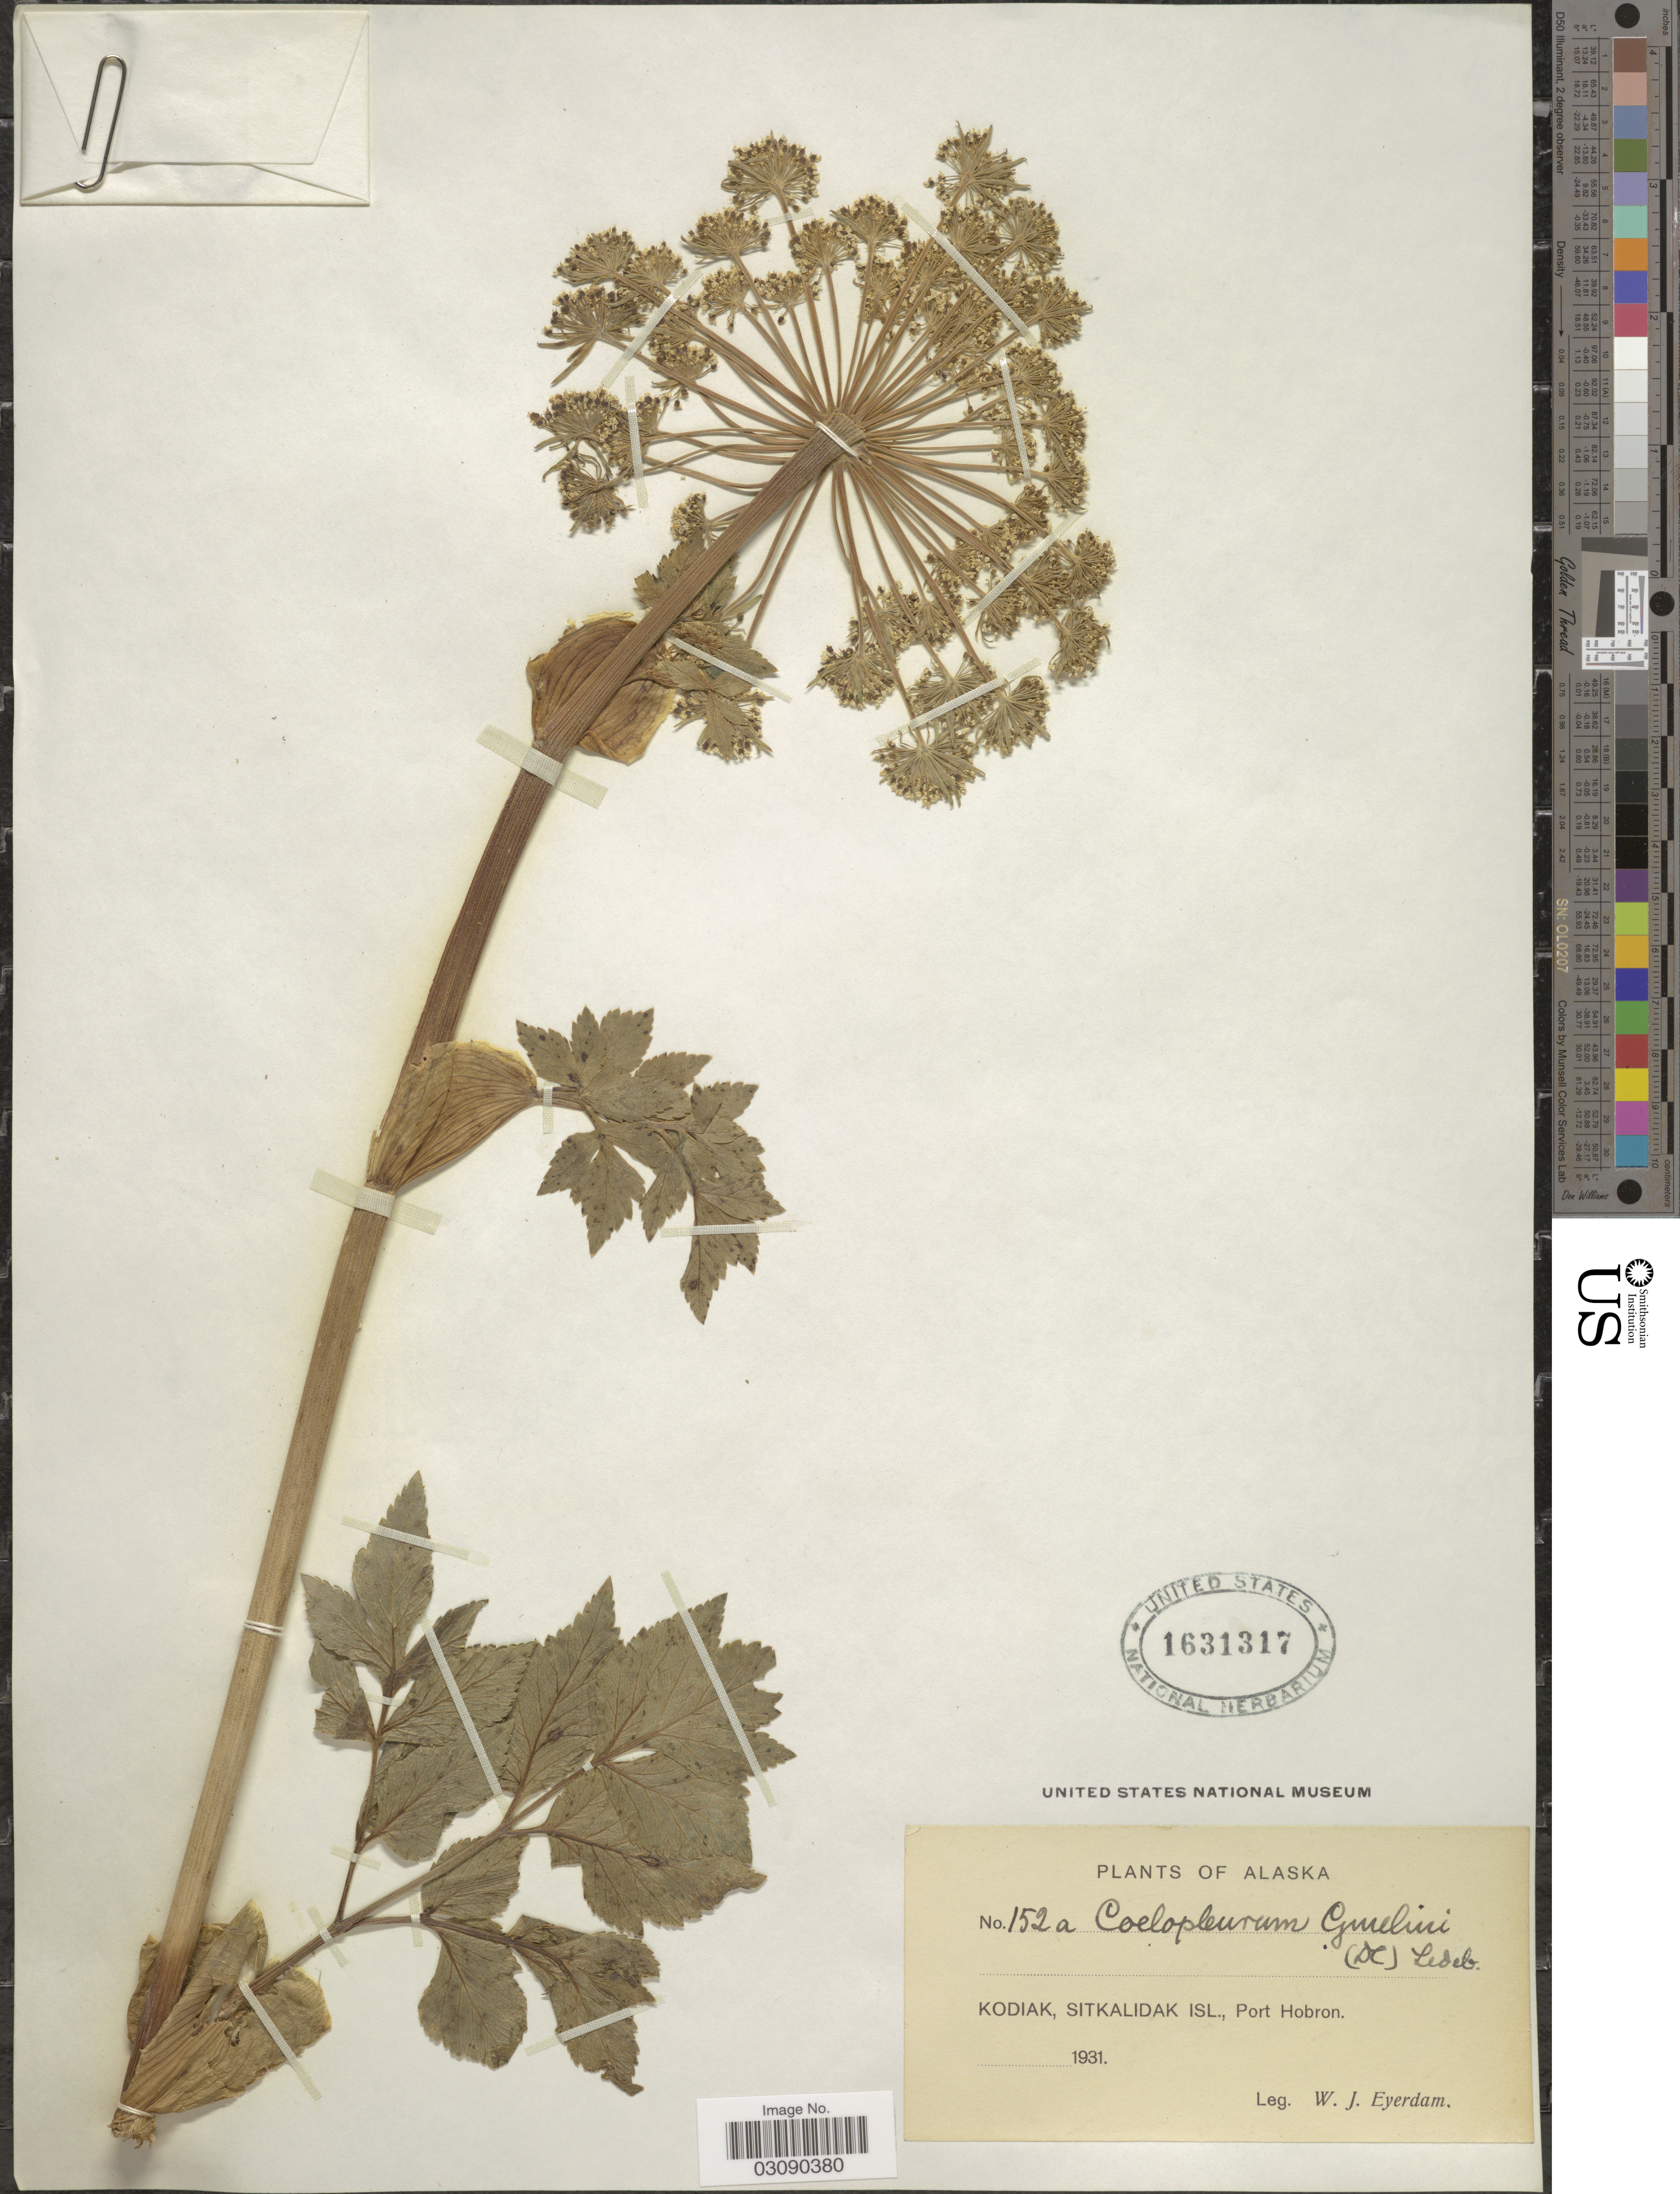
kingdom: Plantae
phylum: Tracheophyta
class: Magnoliopsida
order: Apiales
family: Apiaceae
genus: Angelica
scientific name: Angelica lucida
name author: L.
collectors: W. J. Eyerdam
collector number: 152a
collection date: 1931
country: United States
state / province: Alaska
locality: Kodiak, Sitkalidak Isl., Port Hobron.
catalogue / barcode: US 1631317